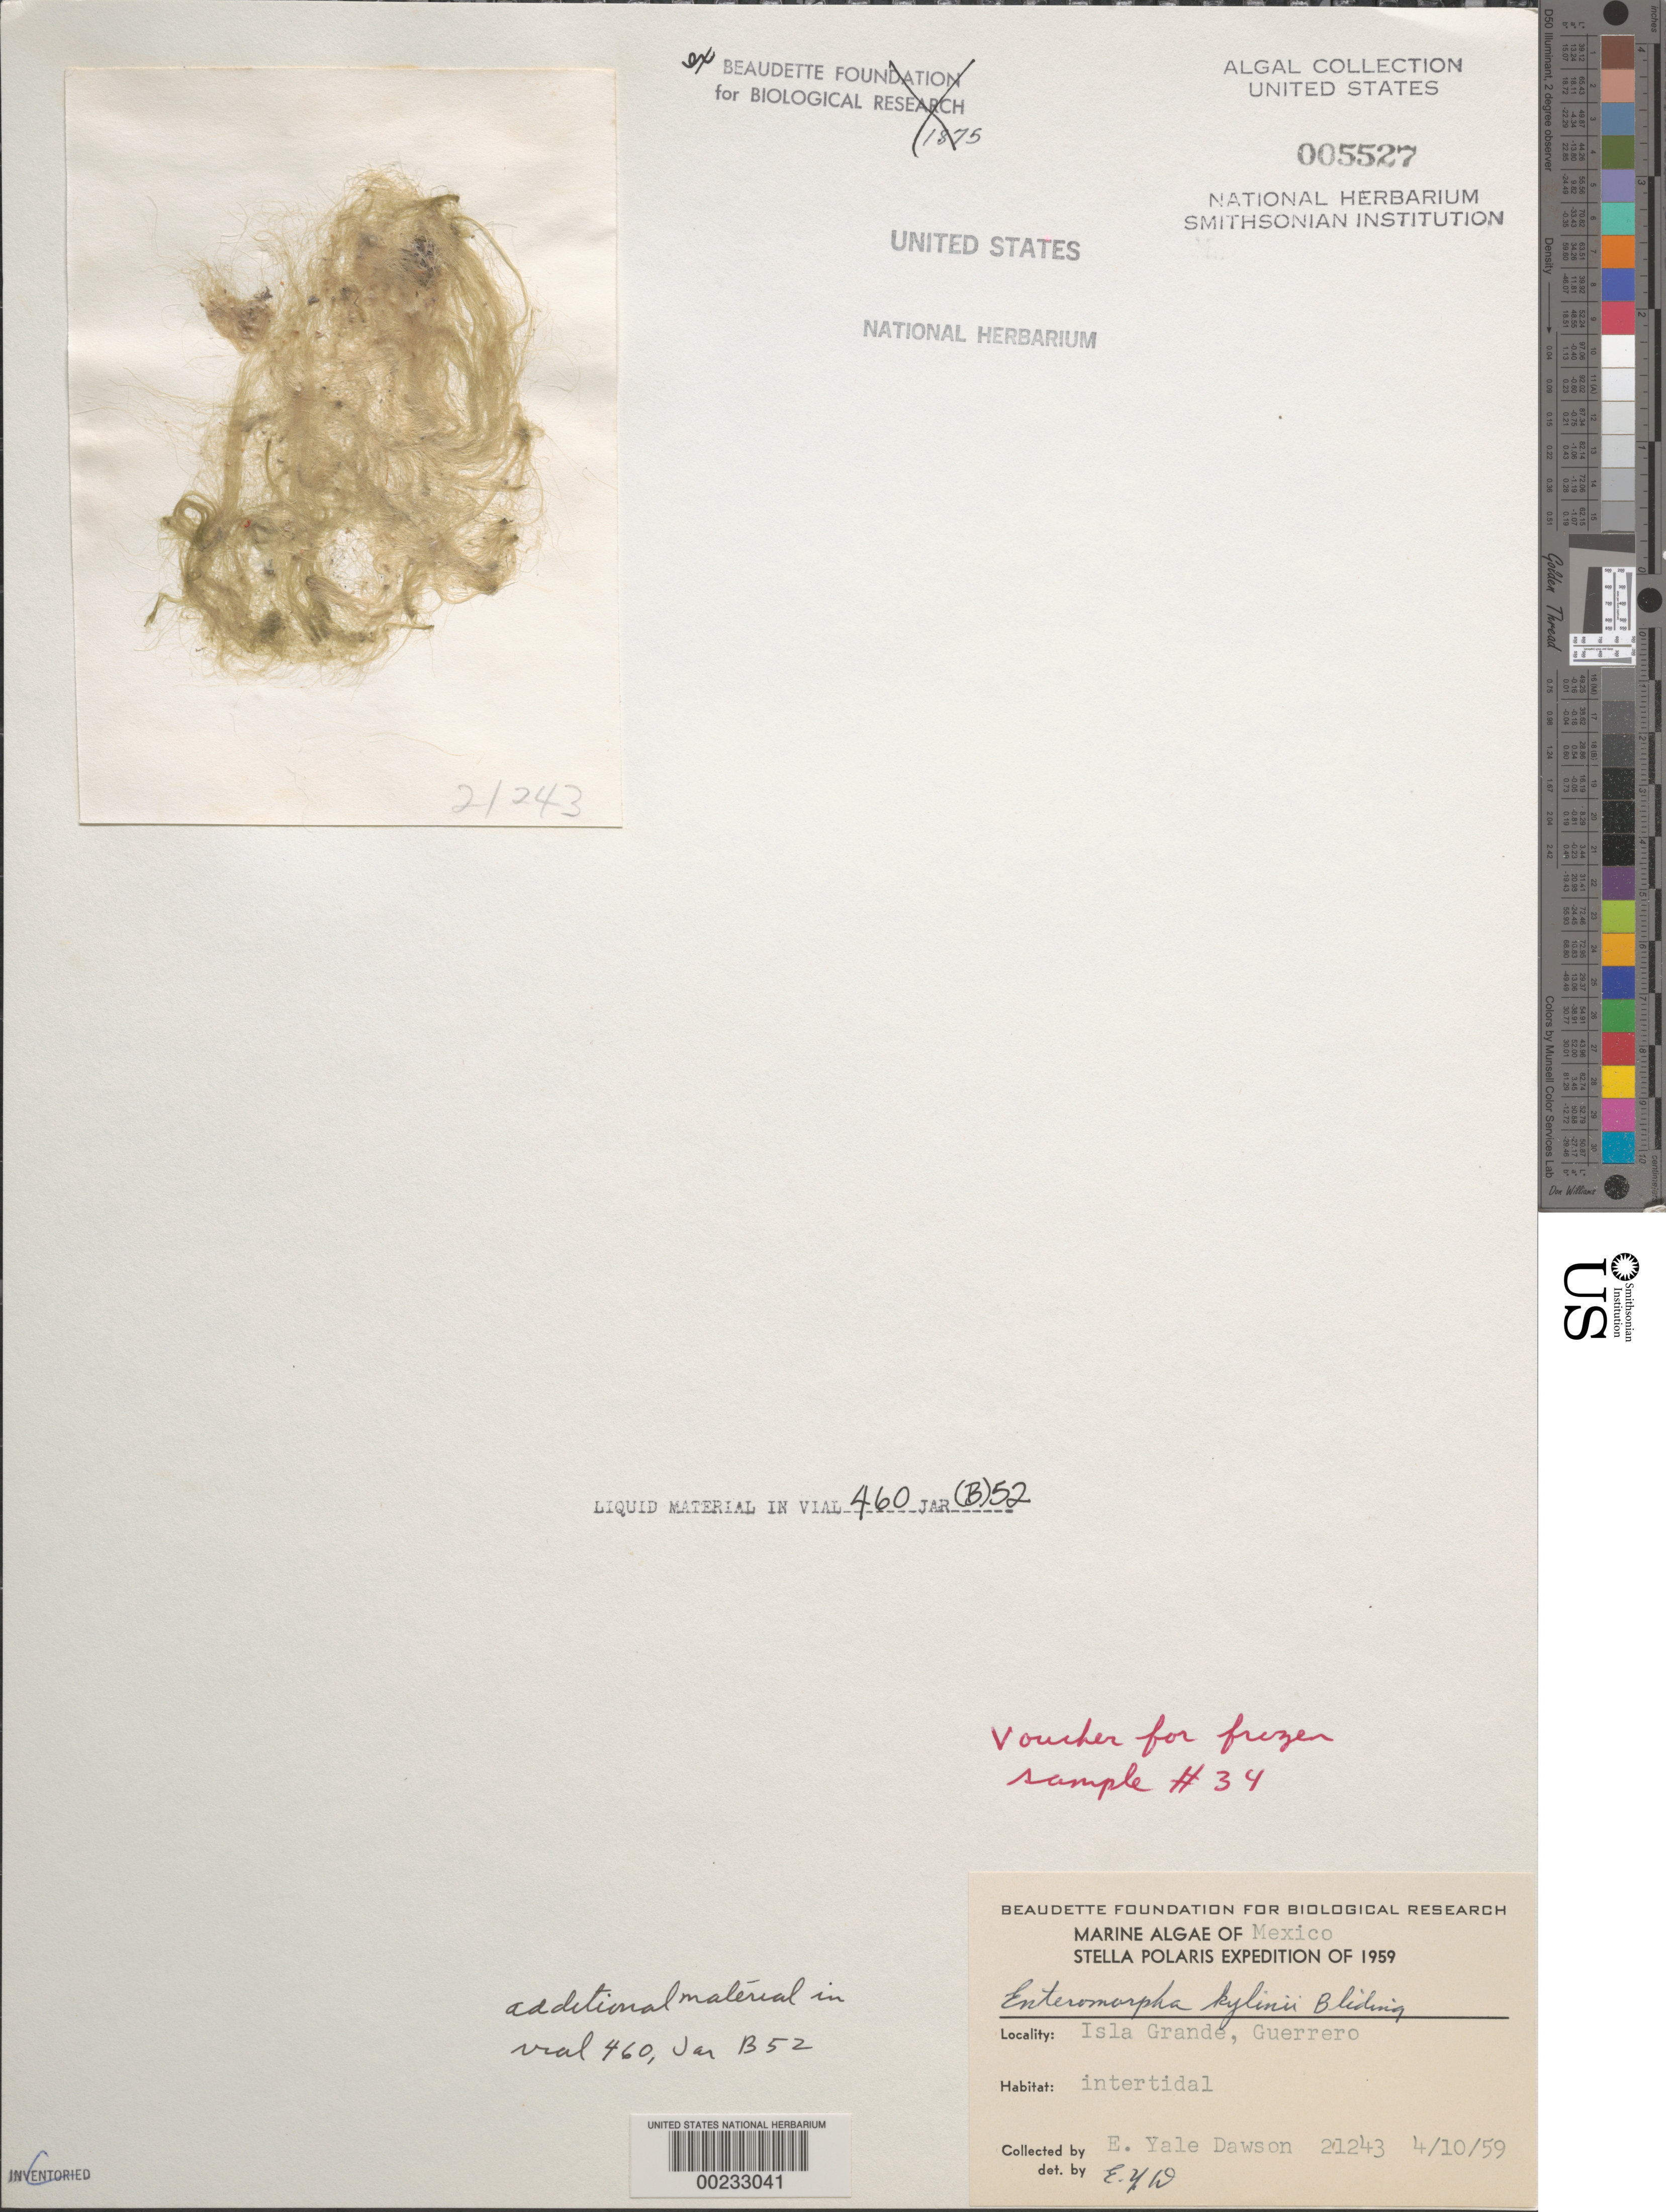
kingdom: Plantae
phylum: Chlorophyta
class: Ulvophyceae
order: Ulvales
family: Ulvaceae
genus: Ulva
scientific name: Ulva kylinii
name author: (Bliding) H.S. Hayden et al.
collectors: E. Y. Dawson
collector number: EYD 21243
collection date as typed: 4/10/59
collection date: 1959-04-10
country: Mexico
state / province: Guerrero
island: Isla Grande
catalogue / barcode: US 5527